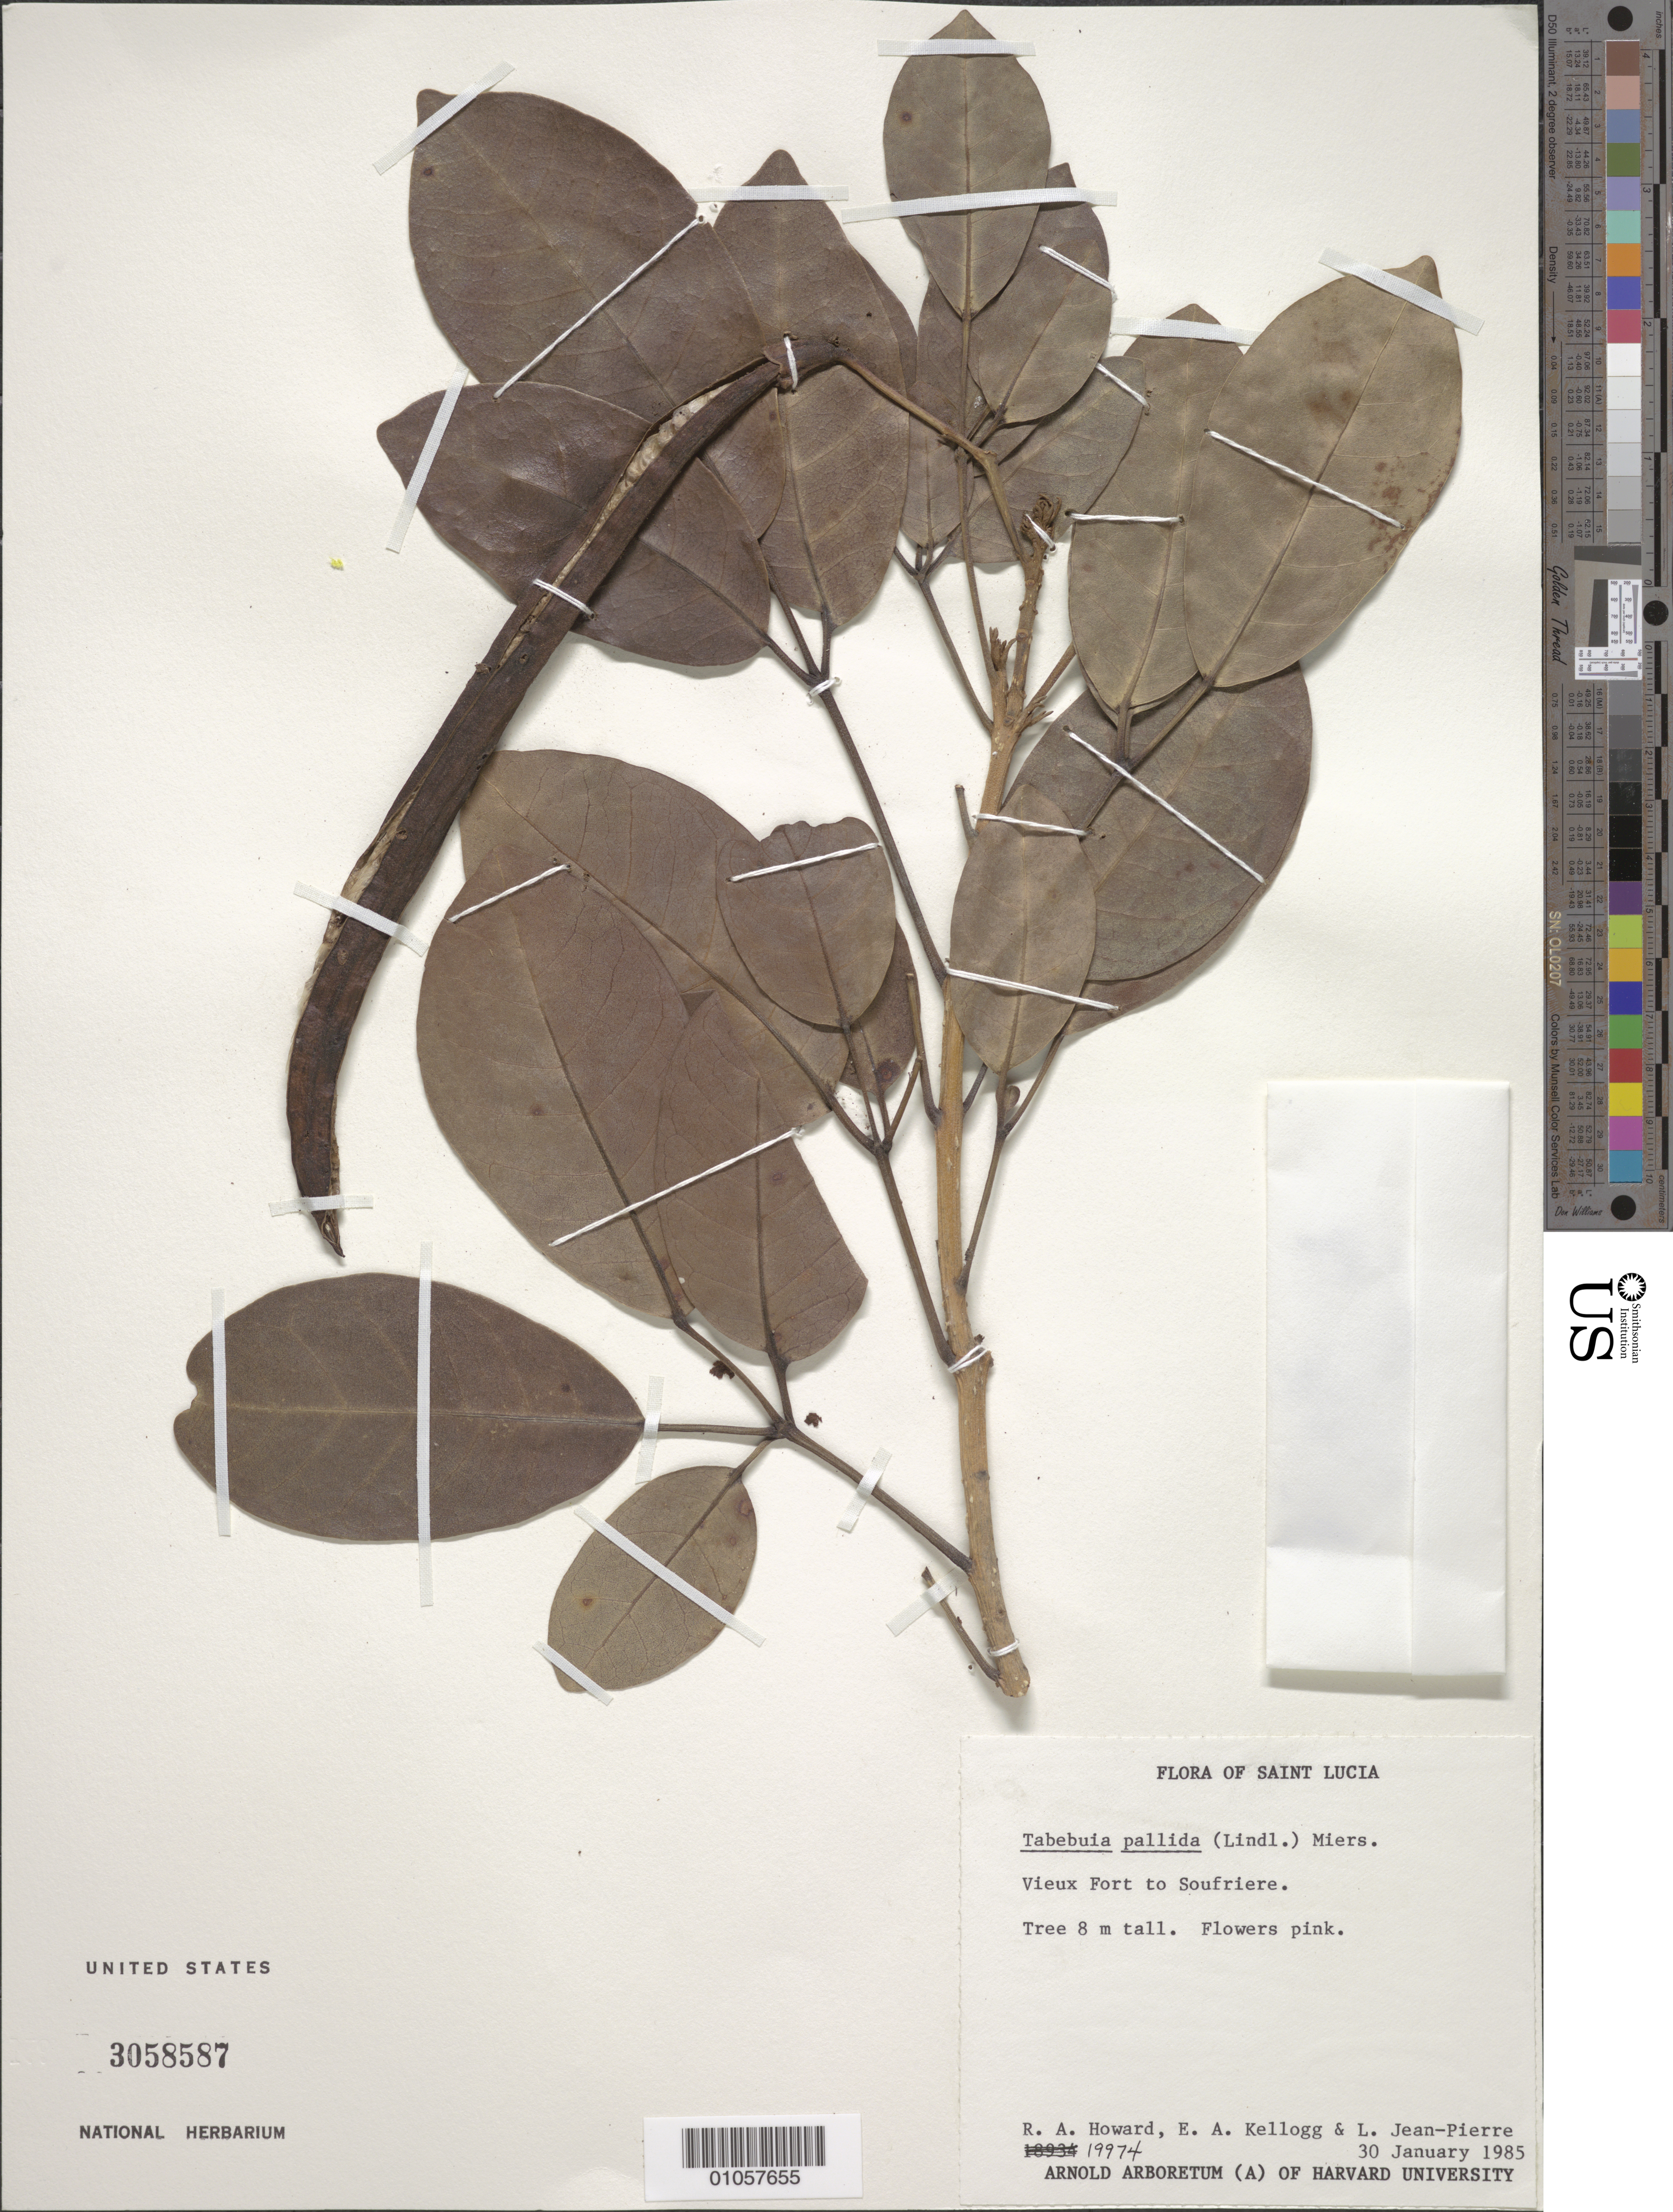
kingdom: Plantae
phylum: Tracheophyta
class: Magnoliopsida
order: Lamiales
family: Bignoniaceae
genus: Tabebuia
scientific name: Tabebuia pallida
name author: (Lindl.) Miers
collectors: R. A. Howard, E. A. Kellogg & L. L. Jean-Pierre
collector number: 19974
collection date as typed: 30 Jan 1985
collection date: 1985-01-30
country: St. Lucia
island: St. Lucia I.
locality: Vieux Fort to Soufriere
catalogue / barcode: US 3058587